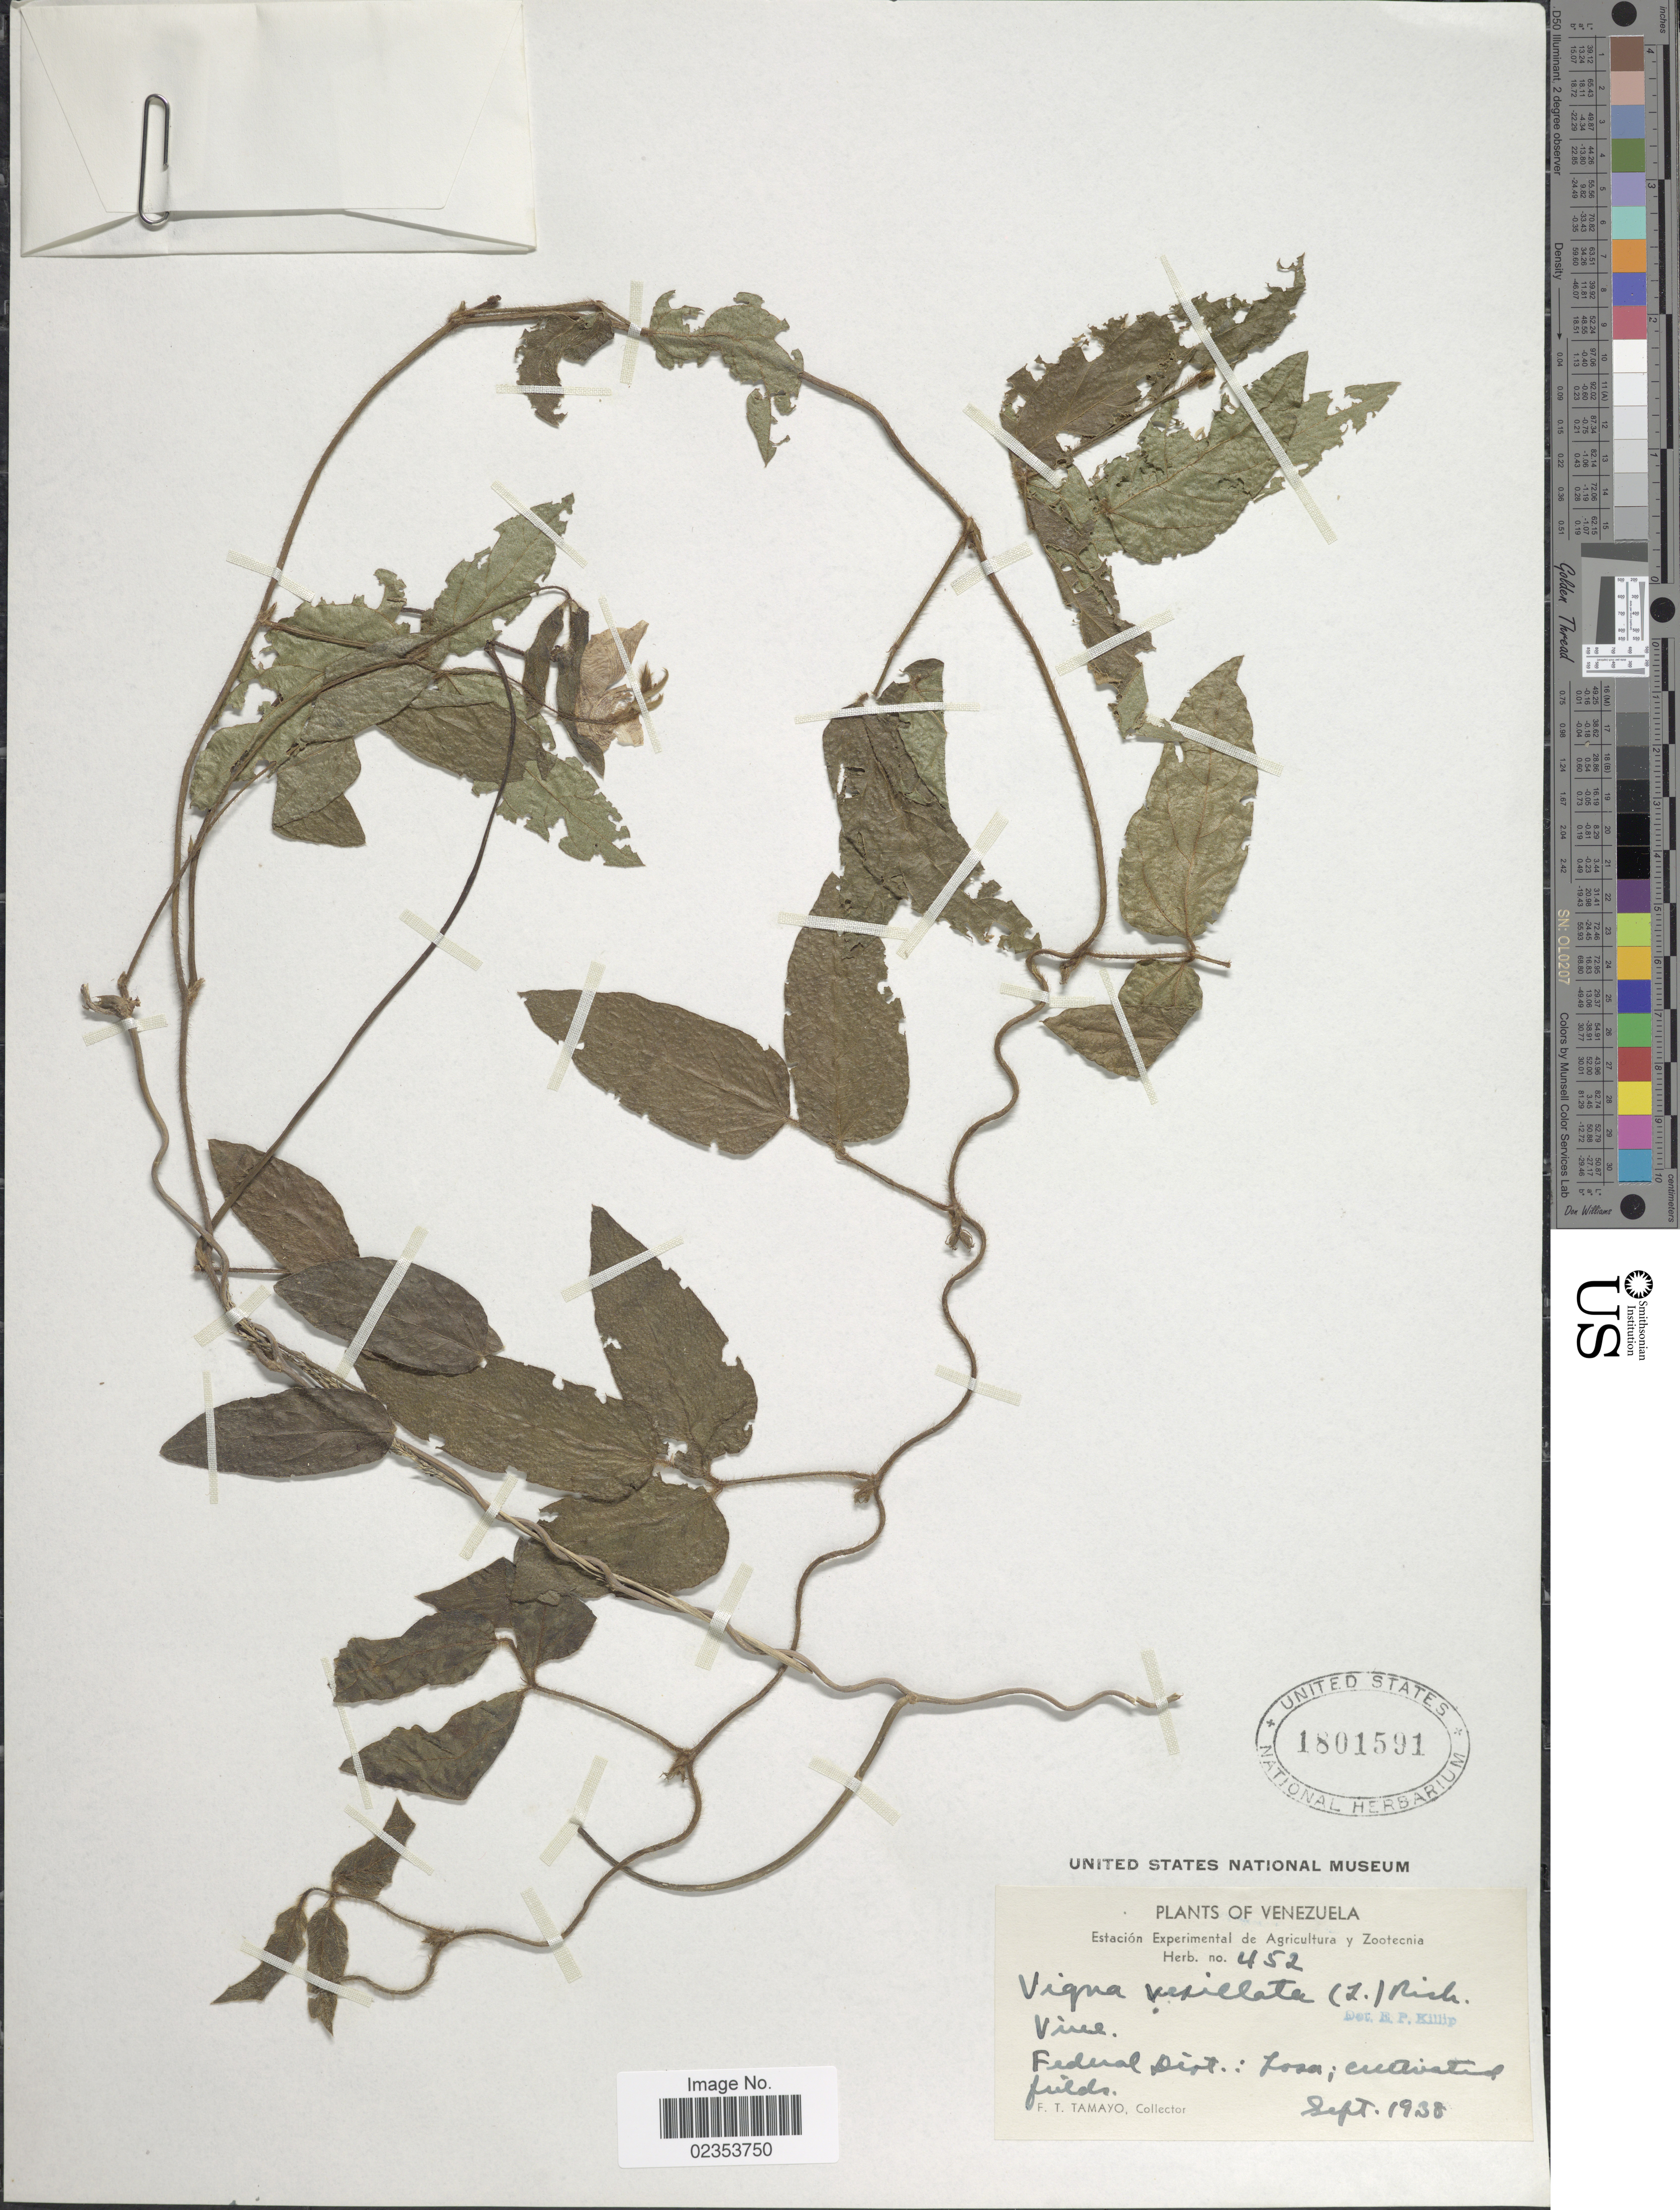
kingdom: Plantae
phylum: Tracheophyta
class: Magnoliopsida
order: Fabales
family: Fabaceae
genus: Vigna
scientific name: Vigna vexillata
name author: (L.) A. Rich.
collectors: F. Tamayo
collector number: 452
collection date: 1938-09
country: Venezuela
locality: Federal District: Losa, cultivated fields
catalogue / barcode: US 1801591